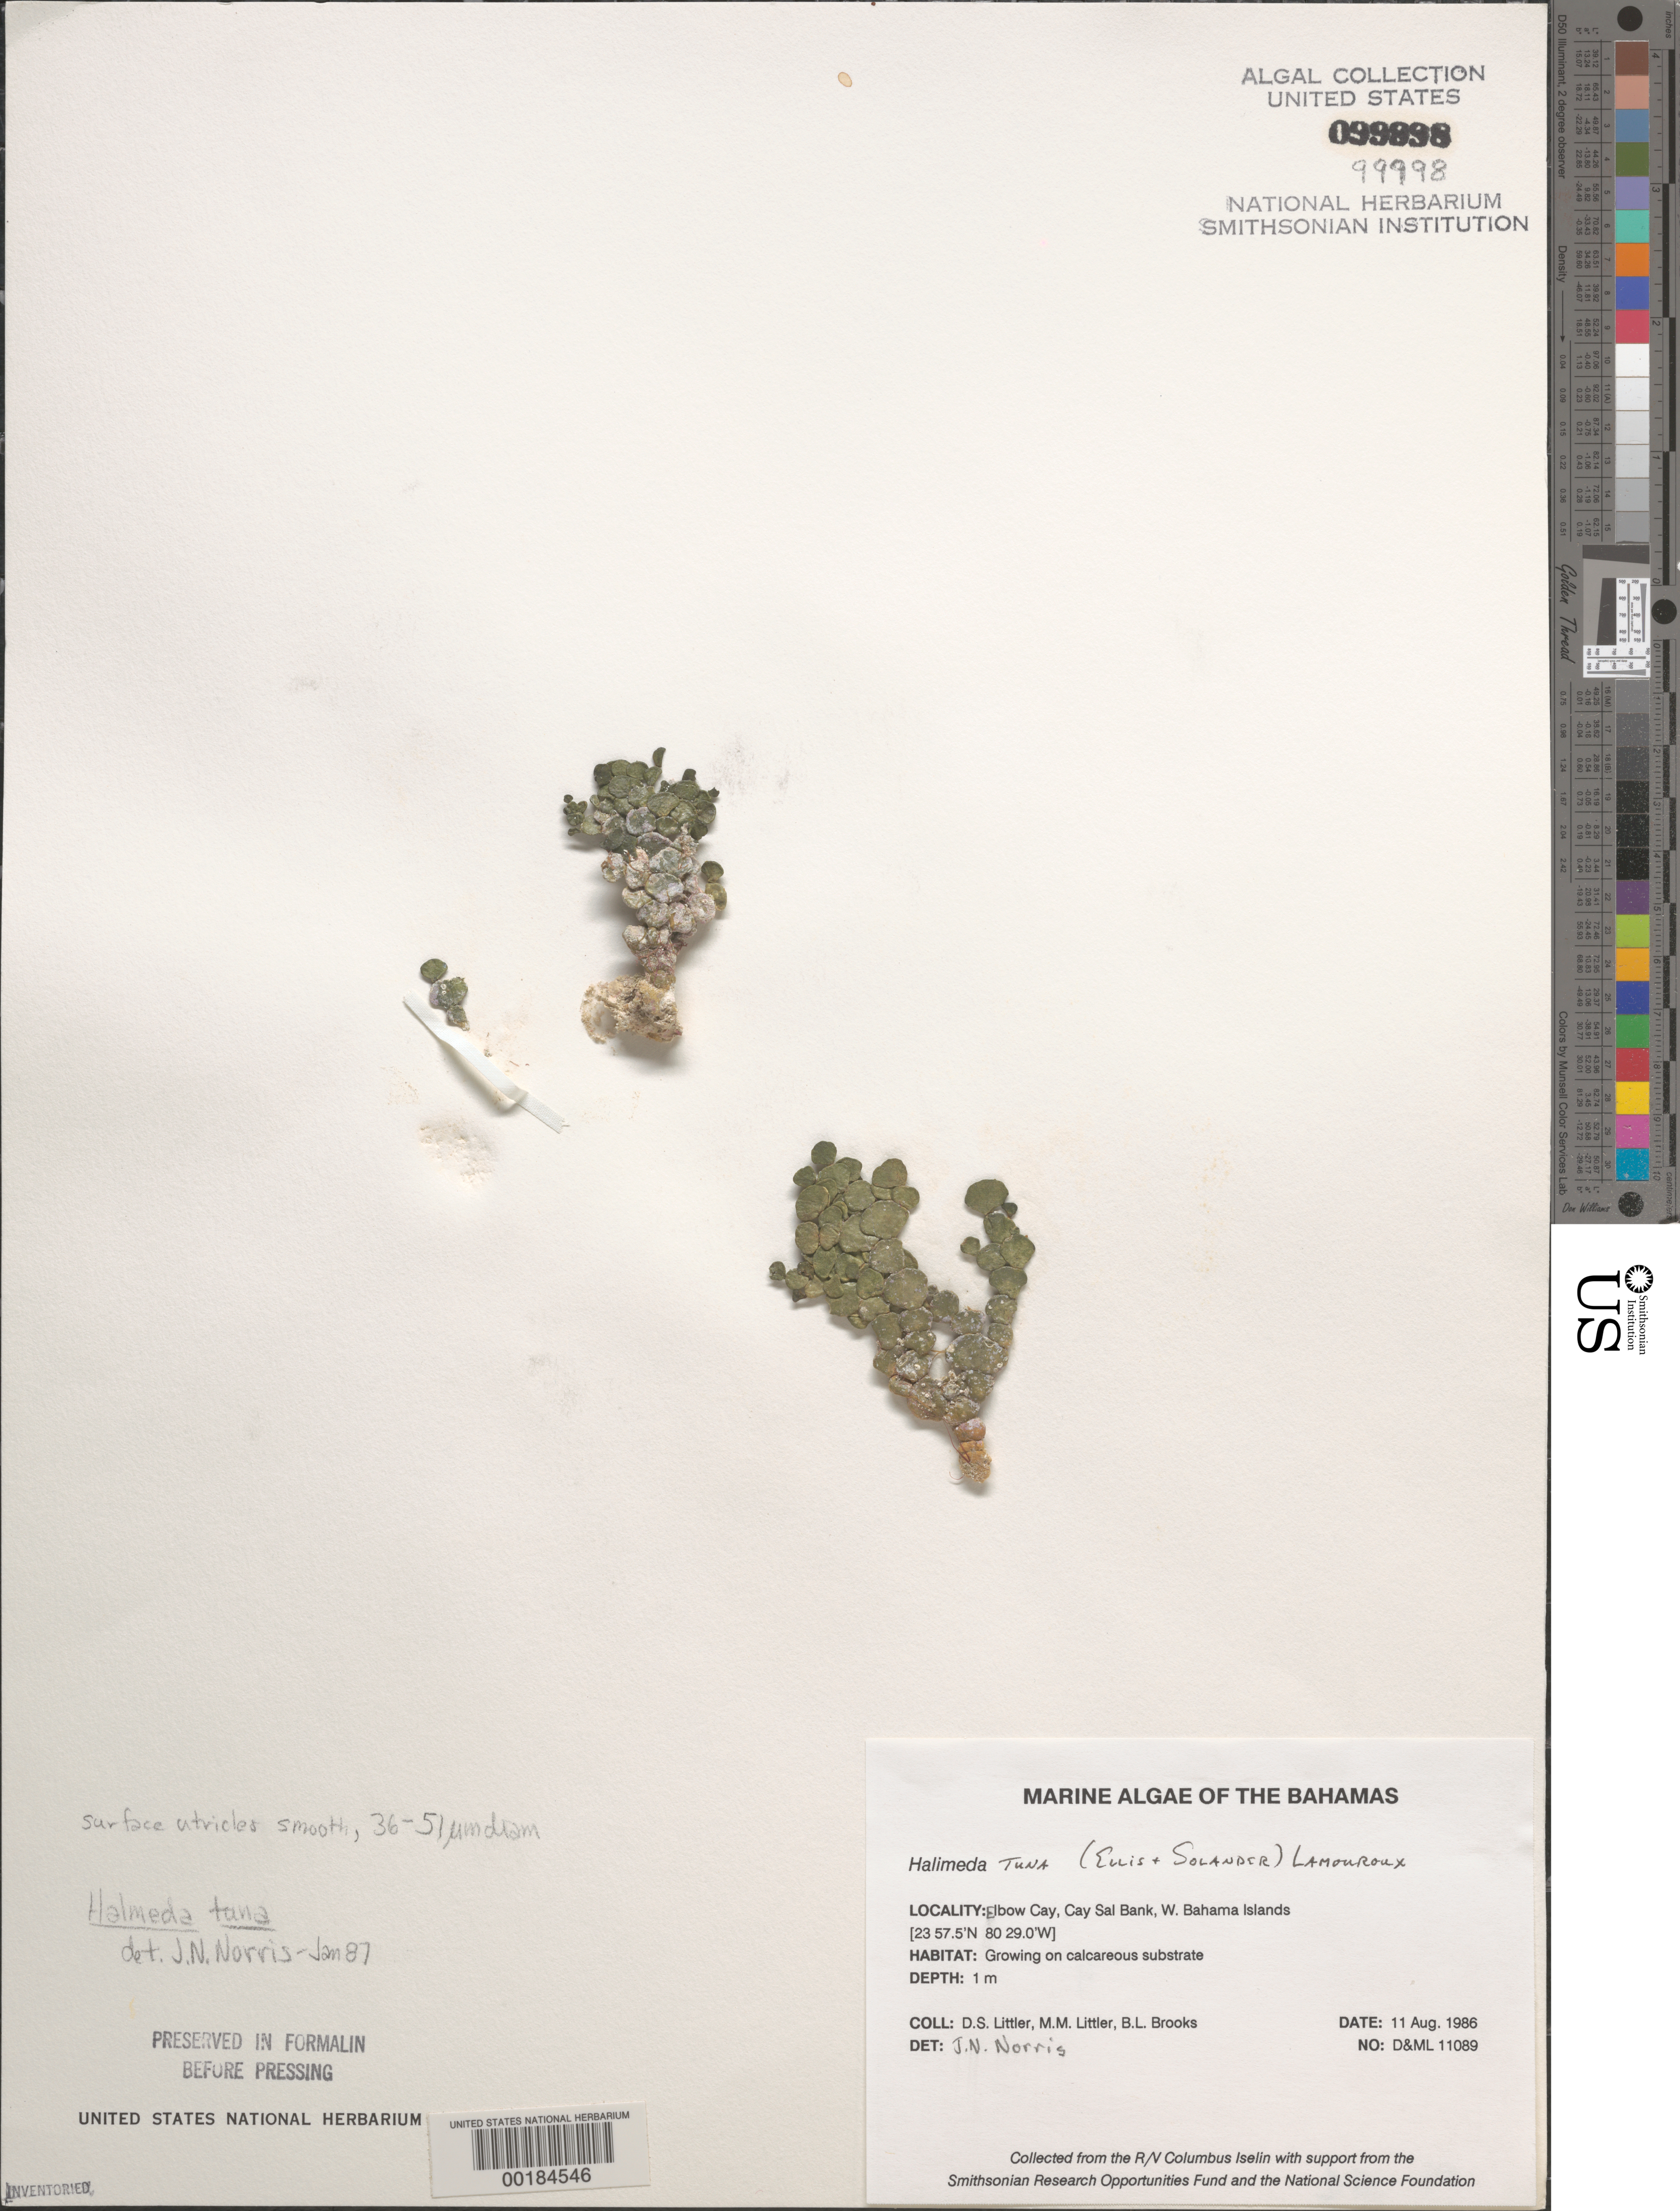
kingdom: Plantae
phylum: Chlorophyta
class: Ulvophyceae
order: Bryopsidales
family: Halimedaceae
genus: Halimeda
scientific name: Halimeda tuna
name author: (J. Ellis & Sol.) J.V.Lamouroux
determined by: Norris, James N.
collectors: D. S. Littler, M. M. Littler & B. Brooks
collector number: D&ML 11089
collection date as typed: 11 Aug 1986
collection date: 1986-08-11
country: Bahamas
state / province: Bimini Banks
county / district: Bimini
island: Elbow Cay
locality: Cay Sal Banks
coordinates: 23 57.5'N, 80 29.0'W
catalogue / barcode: US 99998